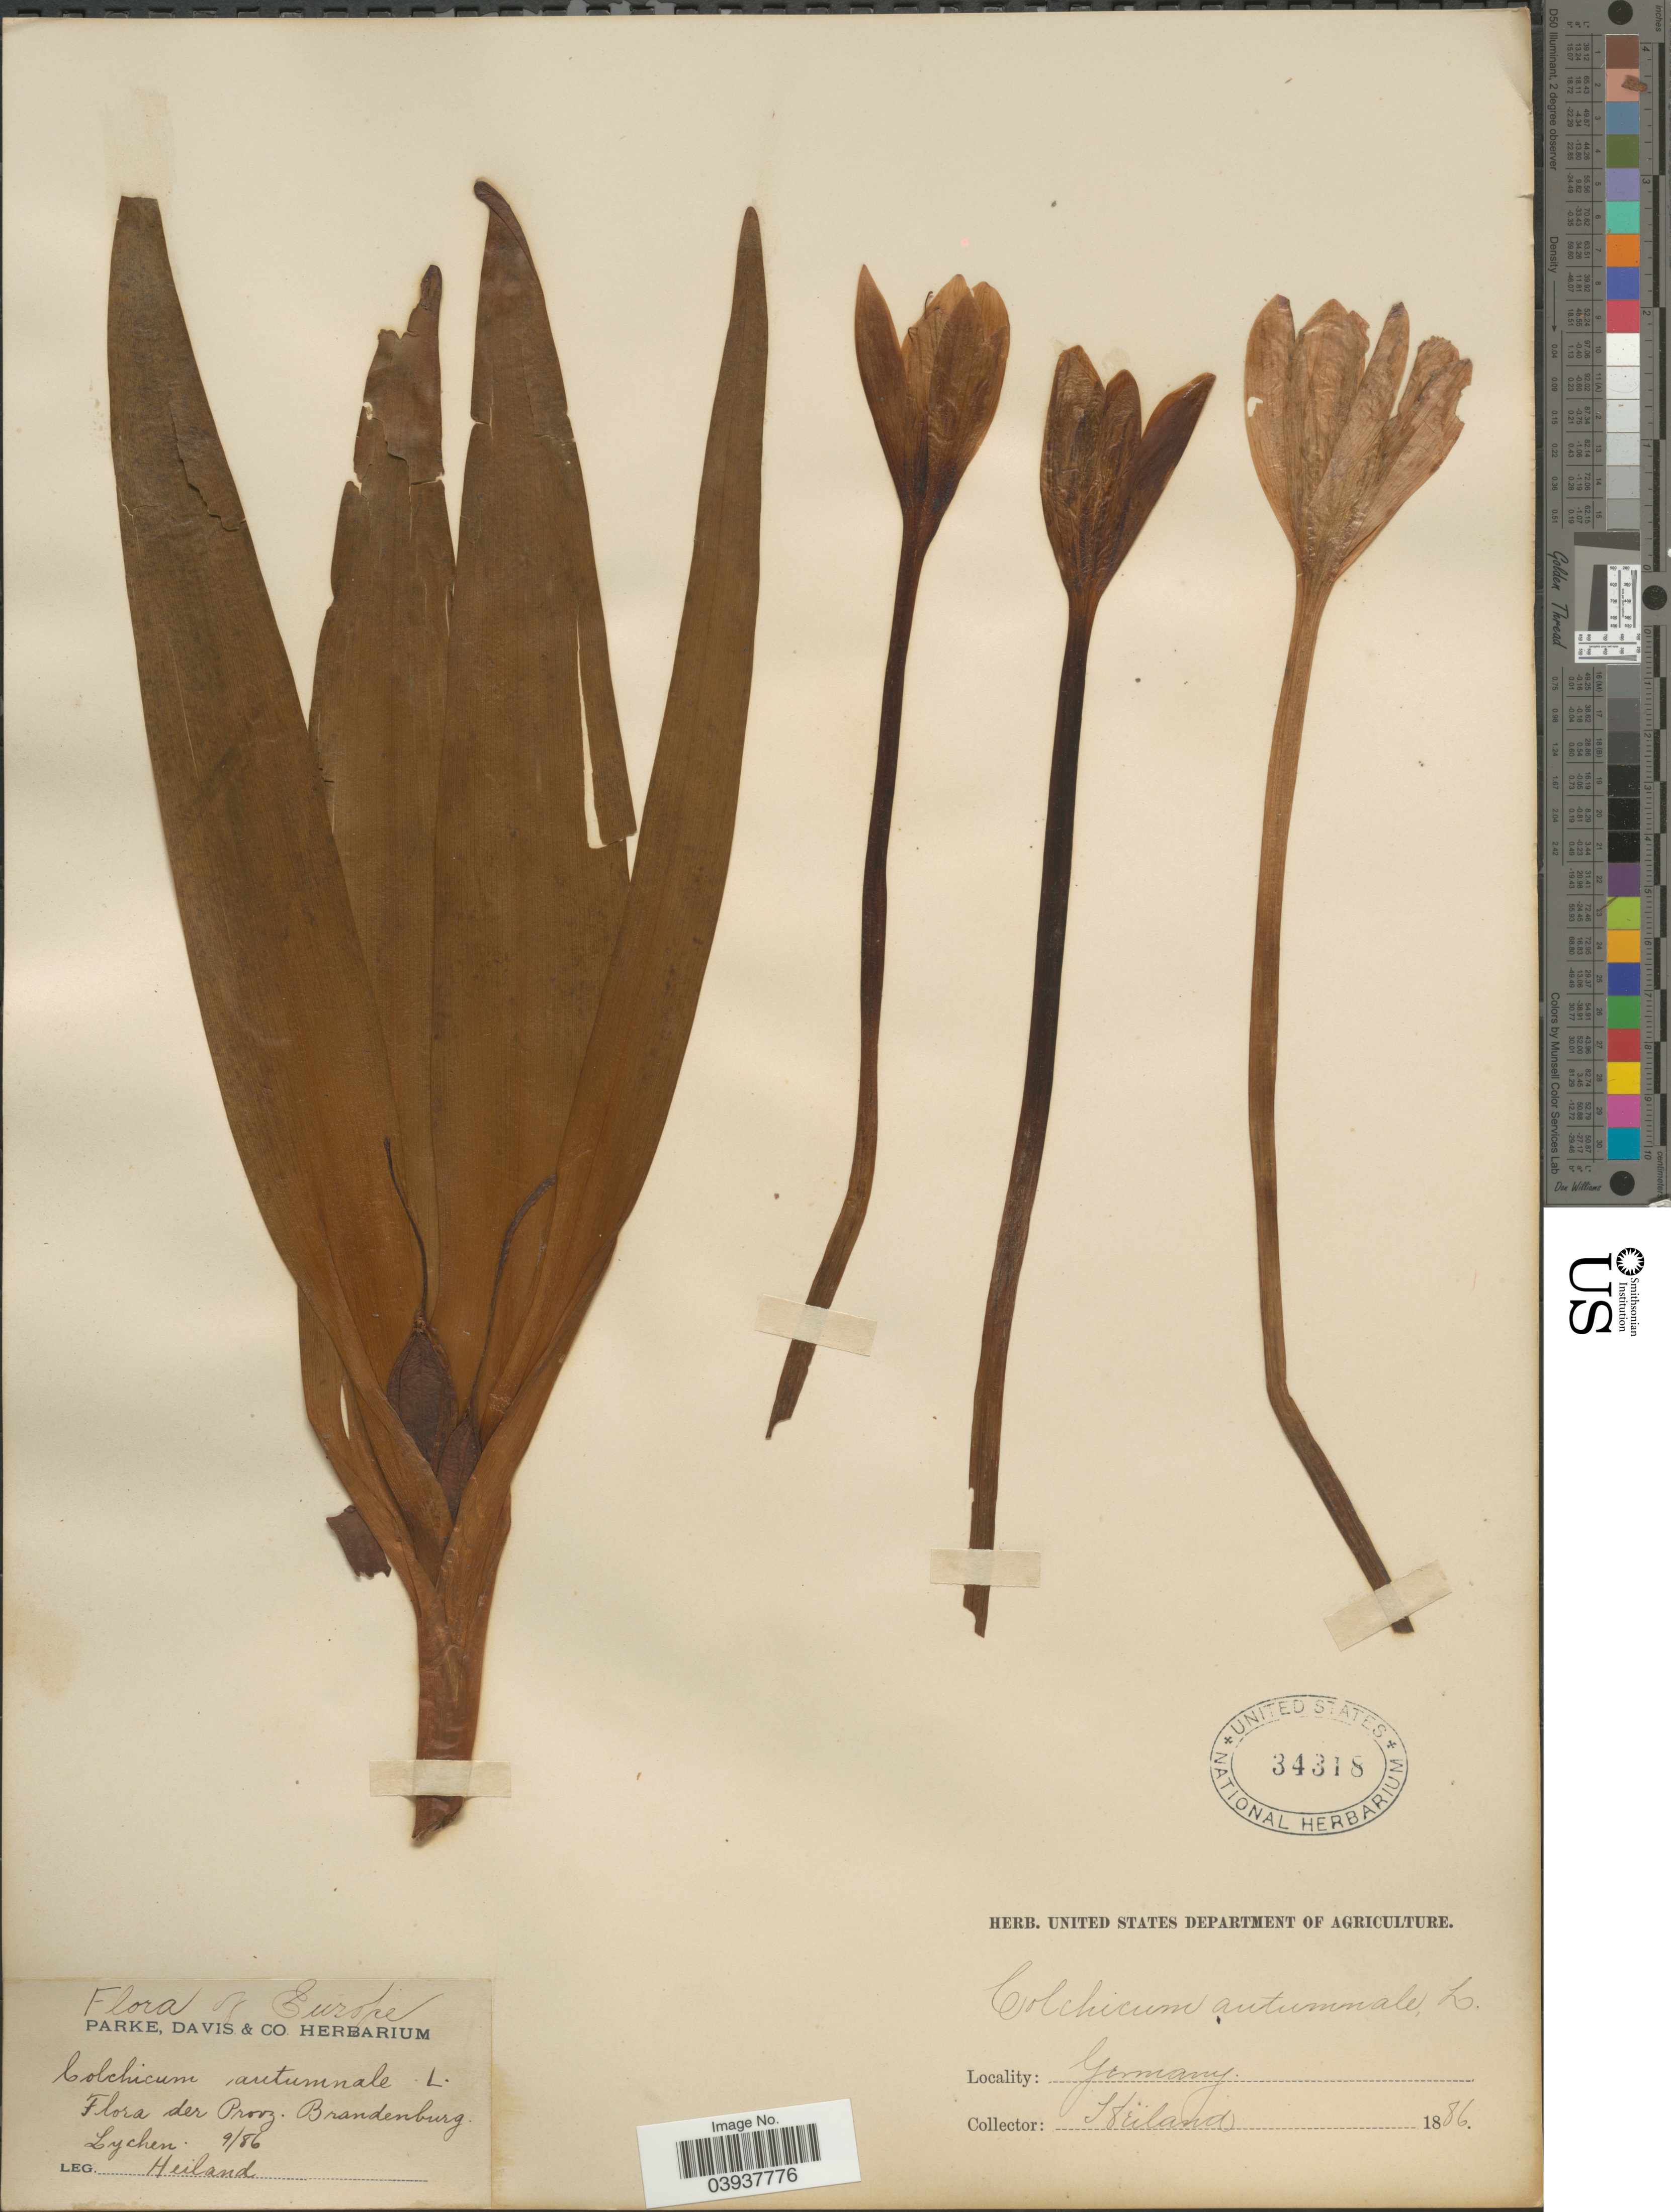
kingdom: Plantae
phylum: Tracheophyta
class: Liliopsida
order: Liliales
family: Colchicaceae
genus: Colchicum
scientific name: Colchicum autumnale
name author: L.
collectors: -. Heiland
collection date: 1886-09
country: Germany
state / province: Brandenburg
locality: Europe. Provz. Brandenburg. Lychen.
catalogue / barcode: US 34318